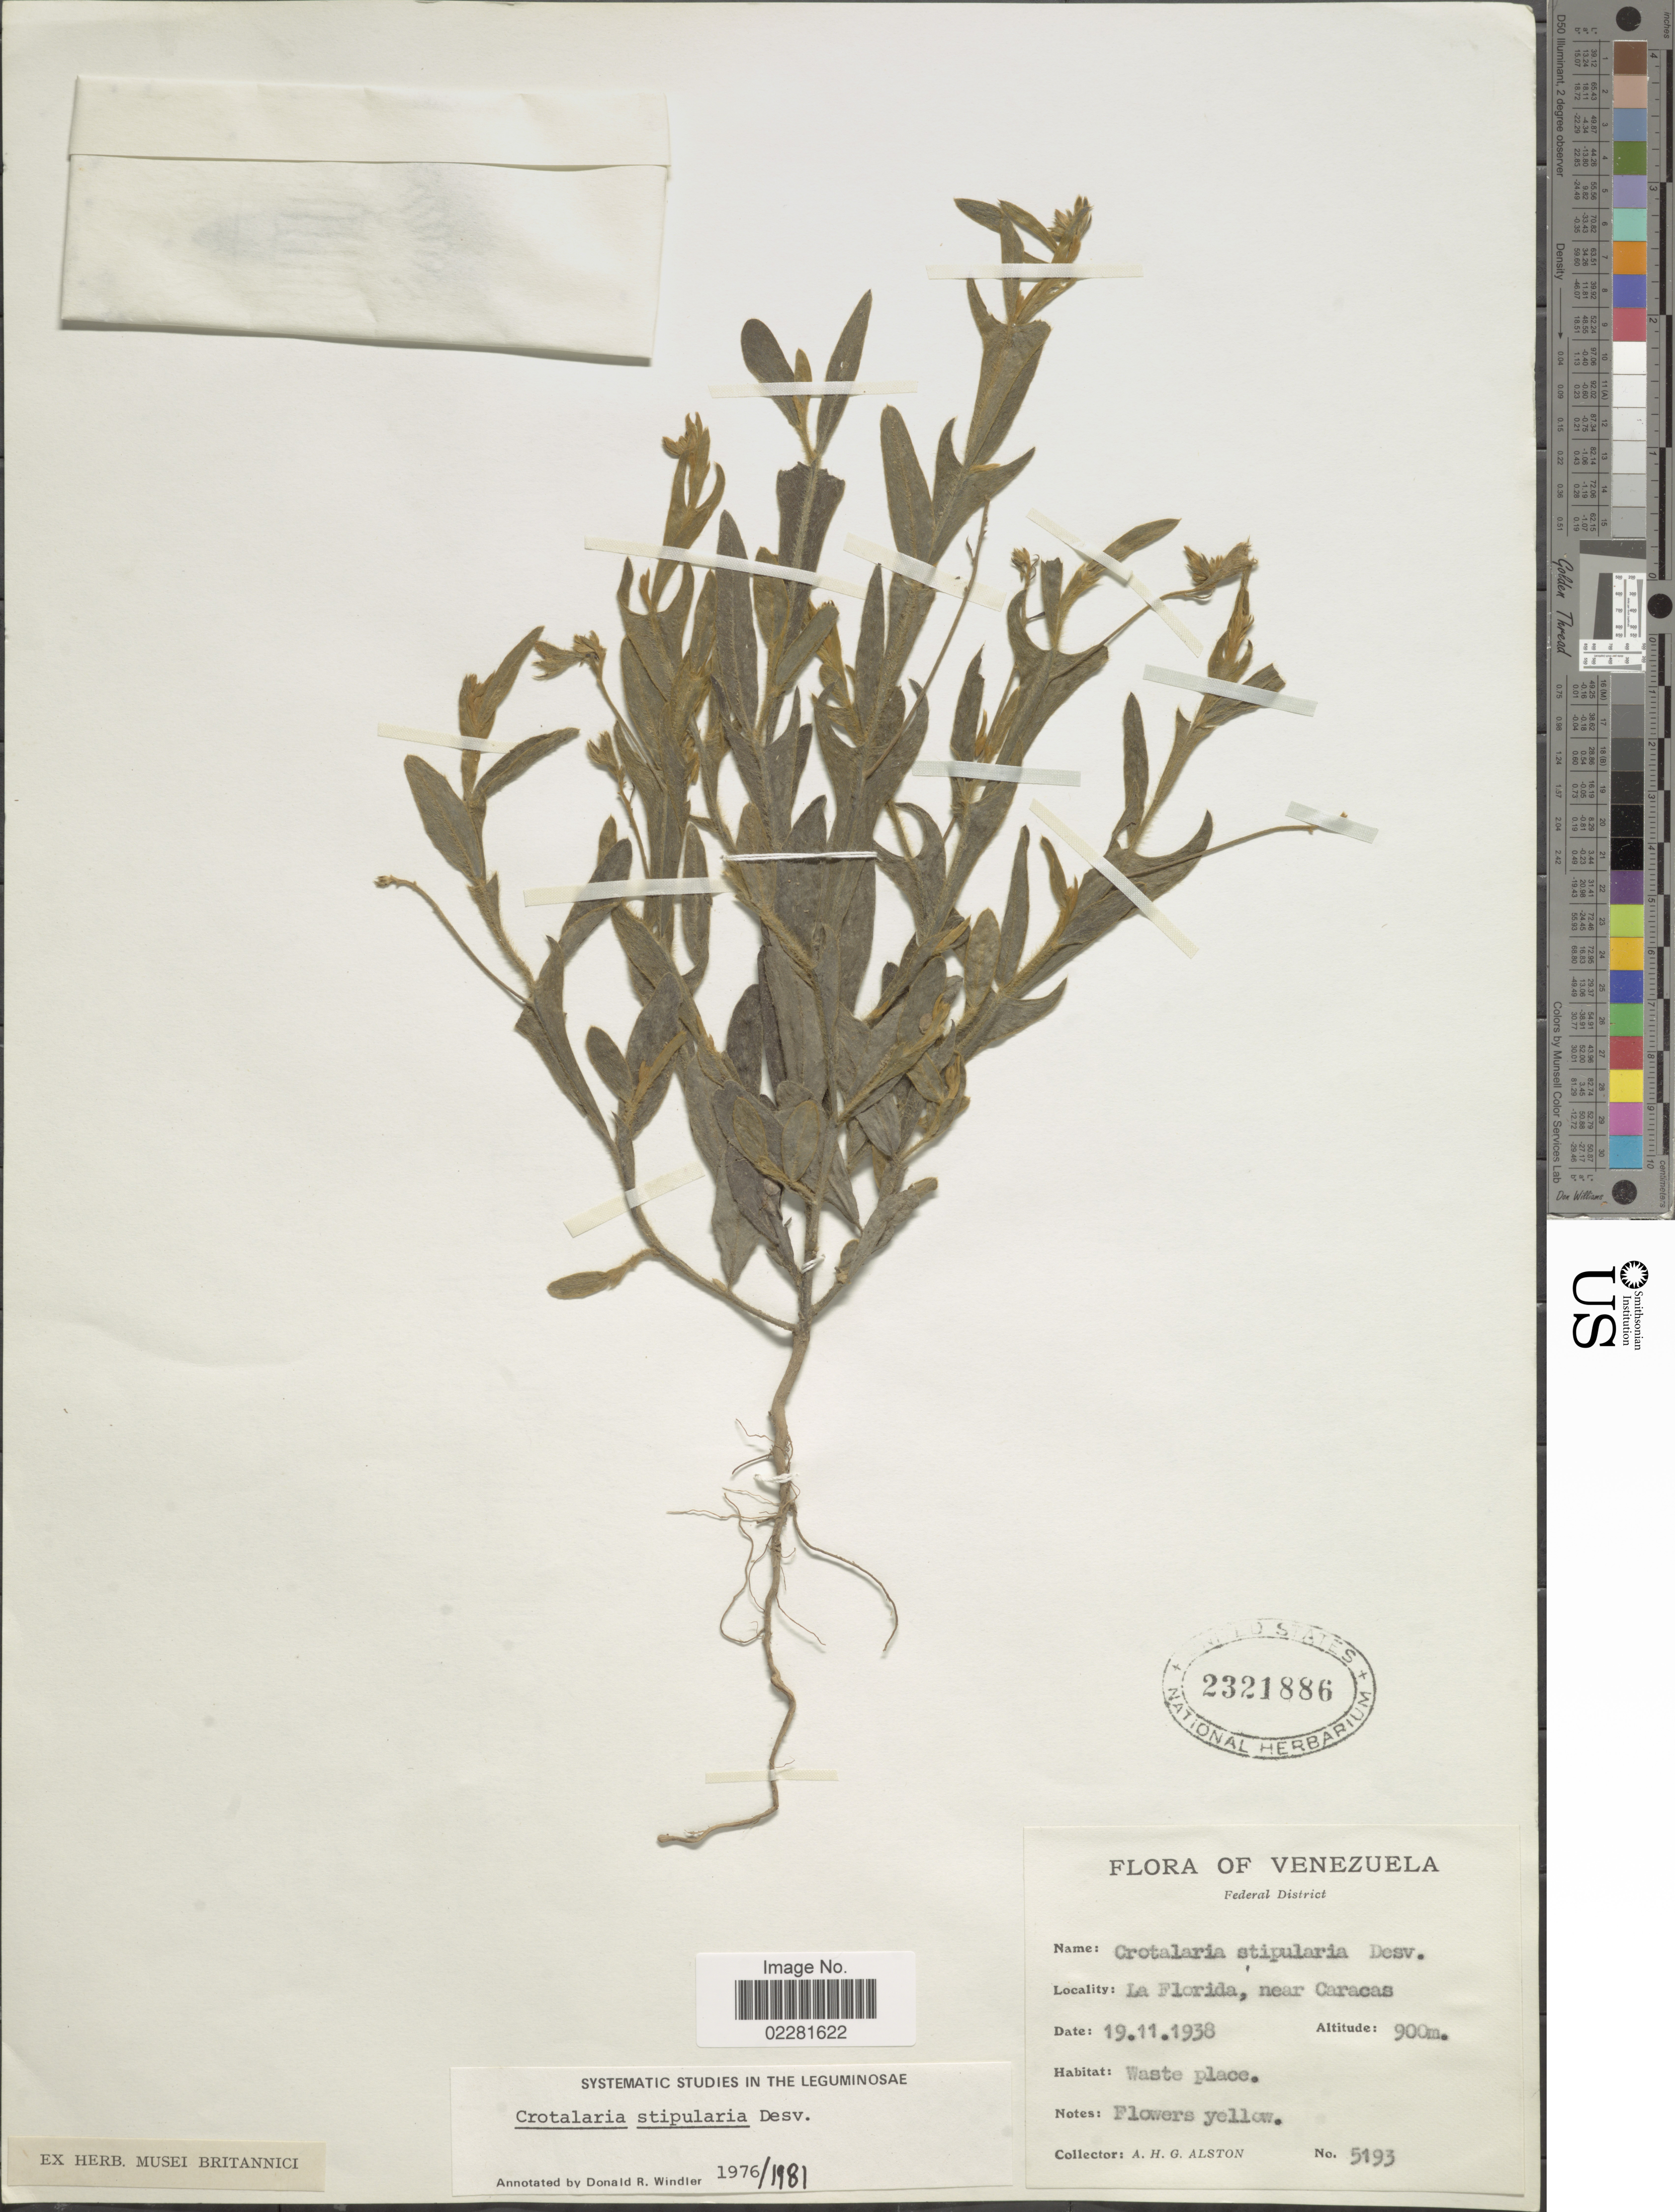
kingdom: Plantae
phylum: Tracheophyta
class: Magnoliopsida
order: Fabales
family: Fabaceae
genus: Crotalaria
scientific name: Crotalaria stipularia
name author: Desv.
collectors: A. H. Alston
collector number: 5193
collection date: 1938-11-19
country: Venezuela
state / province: Distrito Federal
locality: Federal District, La Florida, near Caracas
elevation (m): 900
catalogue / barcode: US 2321886